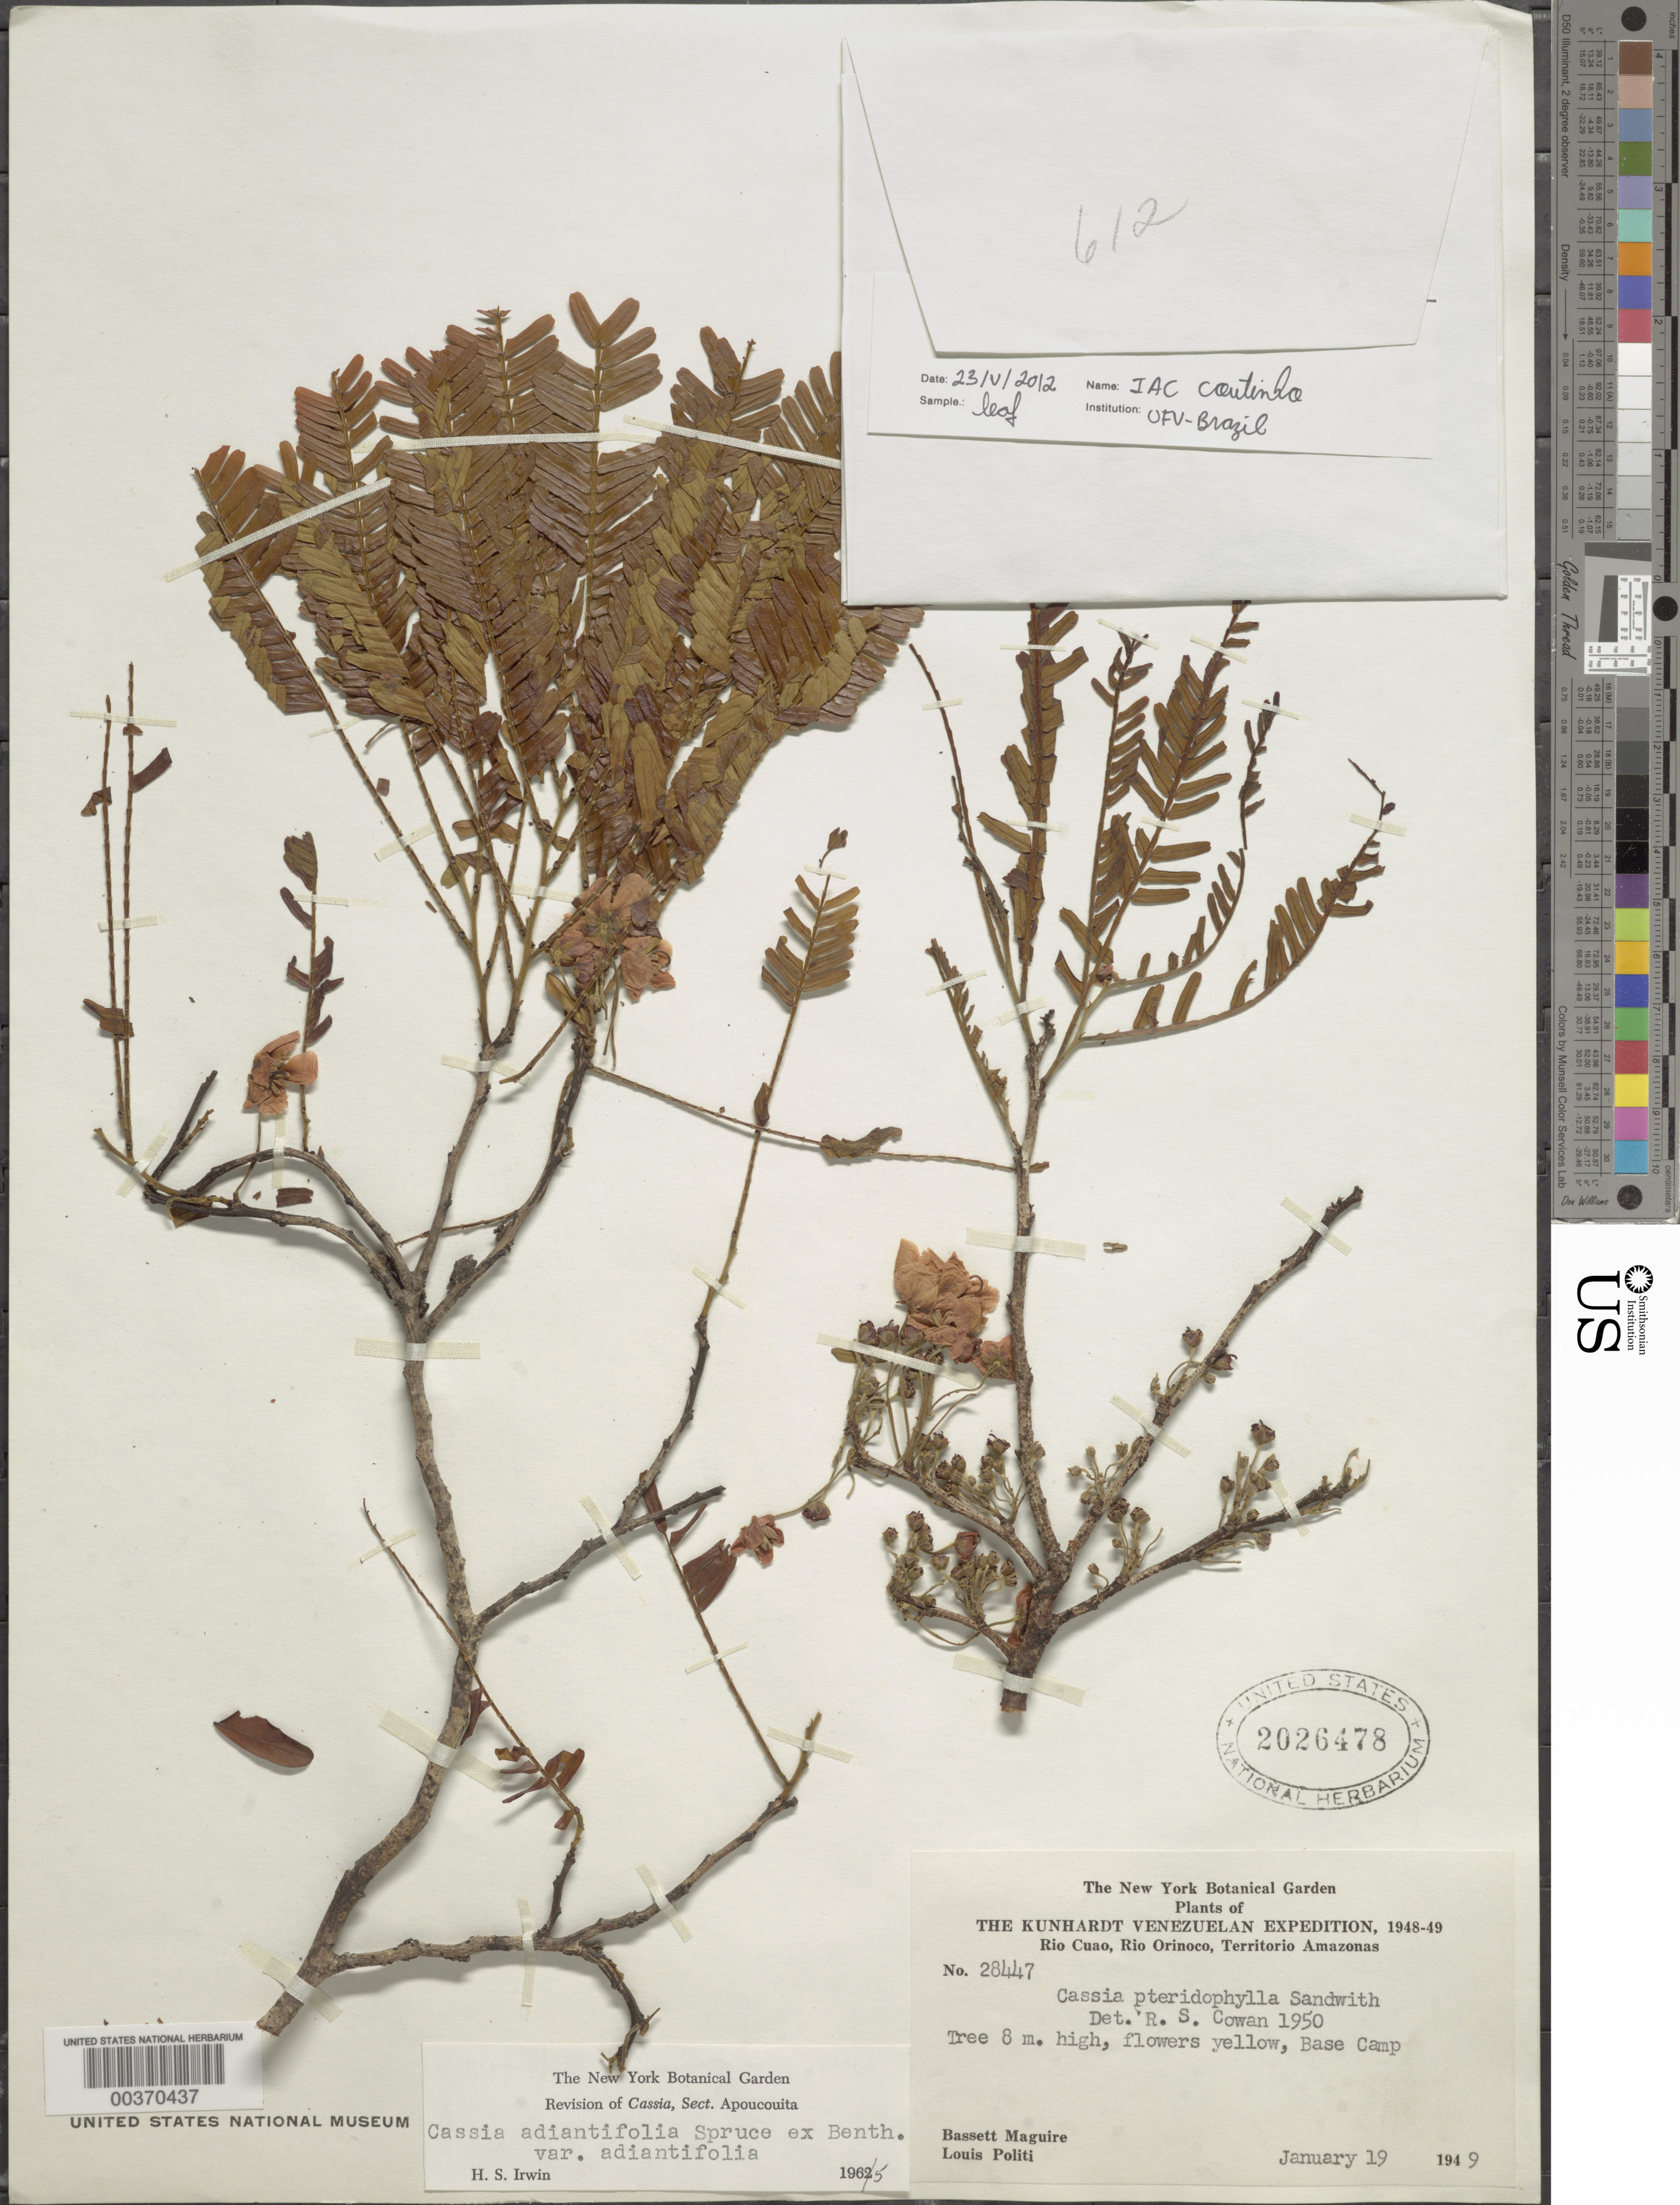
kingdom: Plantae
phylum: Tracheophyta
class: Magnoliopsida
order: Fabales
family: Fabaceae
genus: Chamaecrista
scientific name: Chamaecrista adiantifolia var. adiantifolia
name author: (Spruce ex Benth.) H.S. Irwin & Barneby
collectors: B. Maguire & L. Politi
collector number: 28447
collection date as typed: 19 Jan 1949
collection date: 1949-01-19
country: Venezuela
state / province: Amazonas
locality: Base camp; rio cuao, rio orinoco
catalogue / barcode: US 2026478